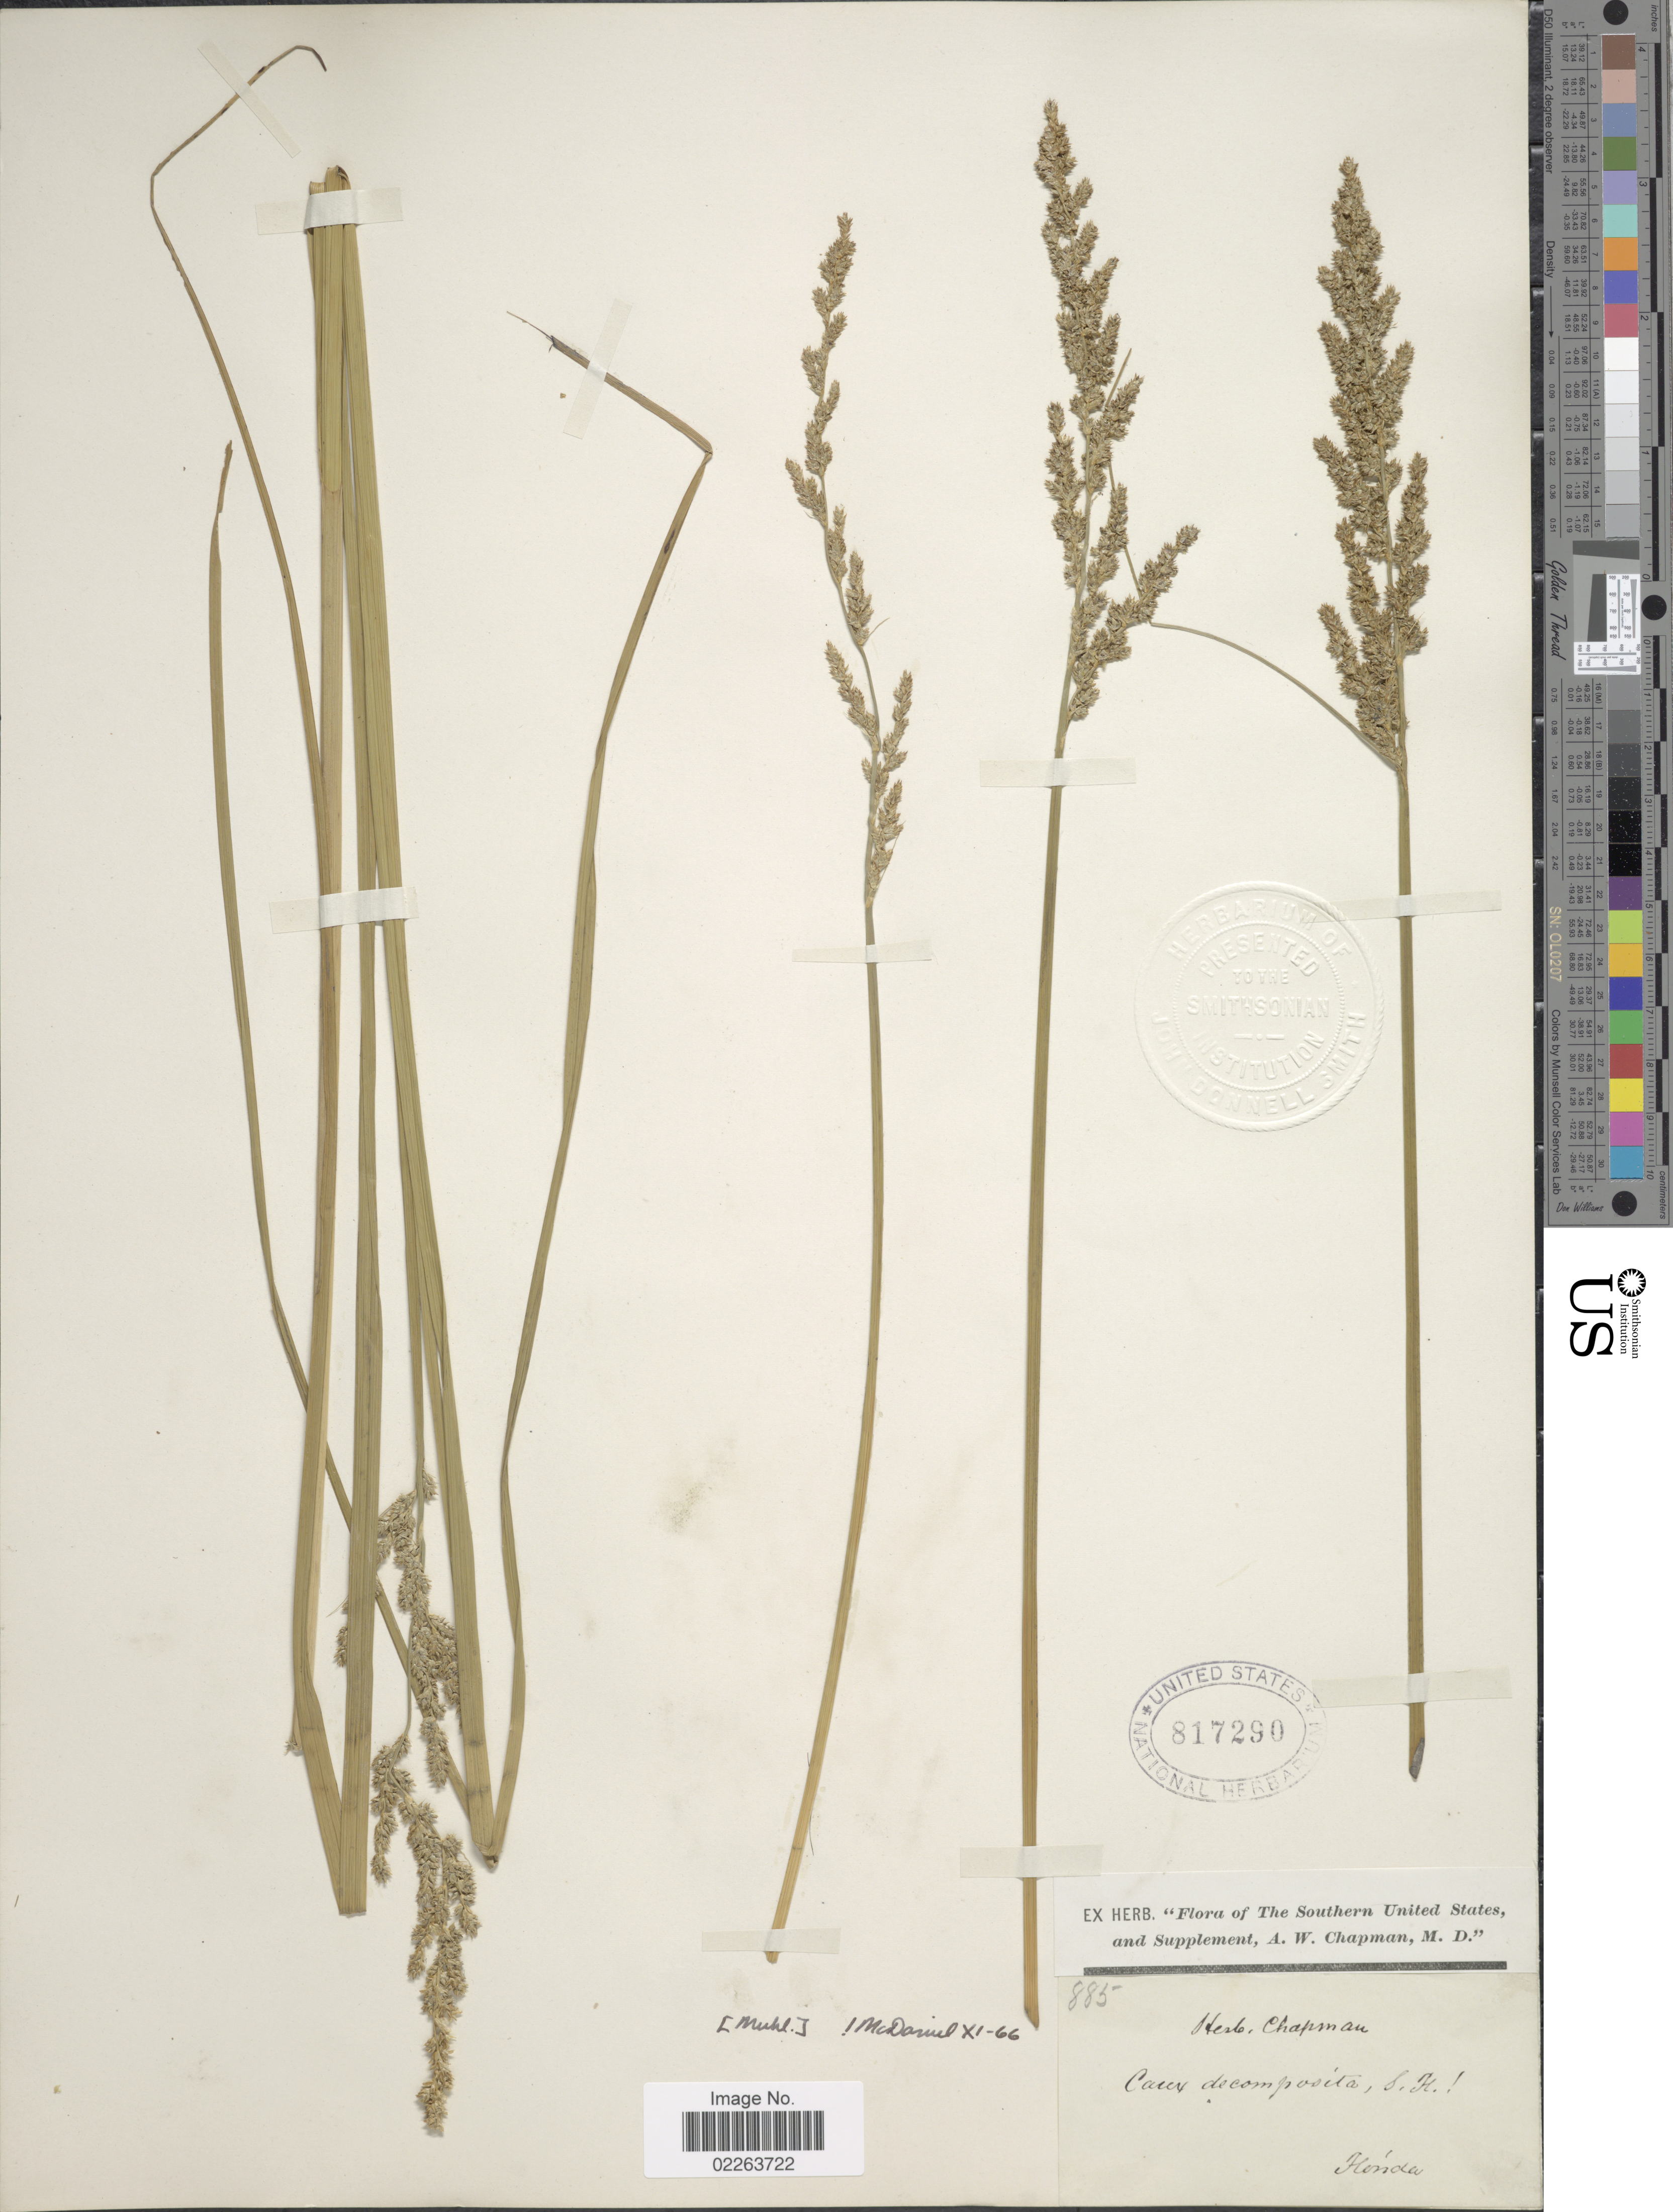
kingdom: Plantae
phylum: Tracheophyta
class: Liliopsida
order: Poales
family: Cyperaceae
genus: Carex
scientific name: Carex decomposita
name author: Muhl.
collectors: A. W. Chapman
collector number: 885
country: United States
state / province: Florida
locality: Southern United States.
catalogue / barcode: US 817290